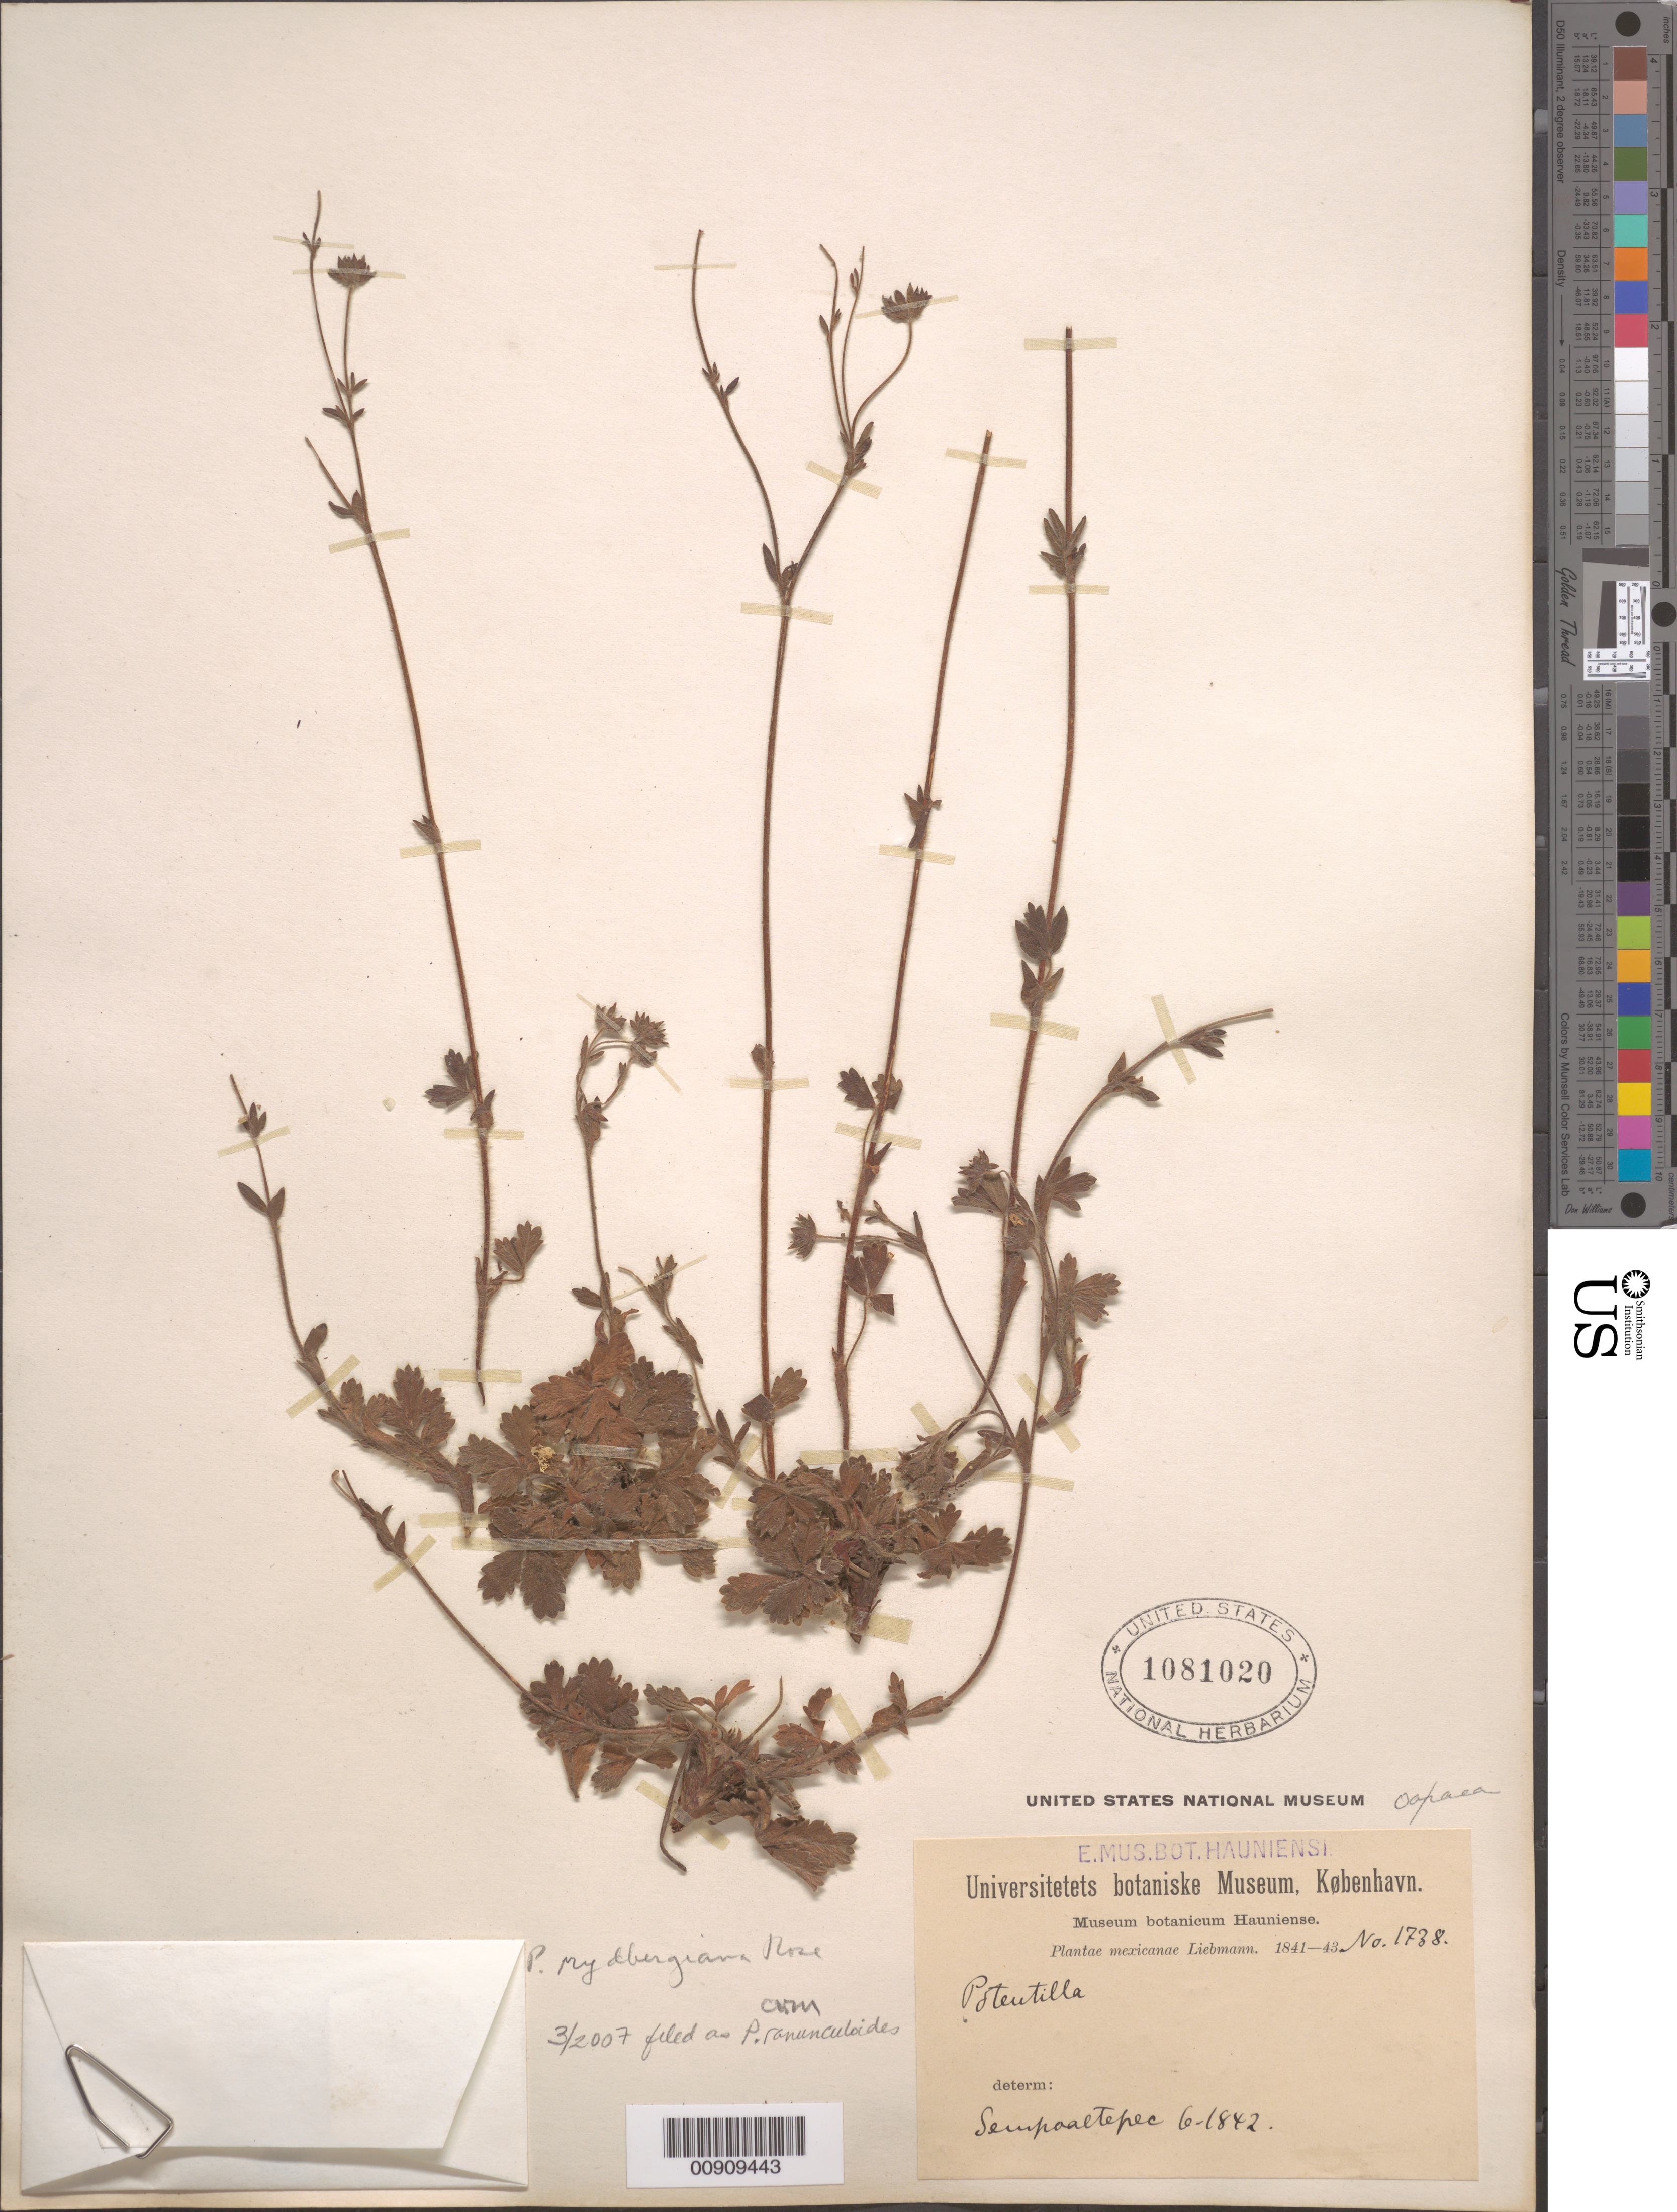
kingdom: Plantae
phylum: Tracheophyta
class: Magnoliopsida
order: Rosales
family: Rosaceae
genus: Potentilla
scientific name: Potentilla ranunculoides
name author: Humb. & Bonpl. ex Nestl.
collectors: F. M. Liebmann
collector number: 1738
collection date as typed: Jun 1842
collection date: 1842-06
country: Mexico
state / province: Oaxaca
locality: Sempoaltepec [sic].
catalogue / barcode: US 1081020